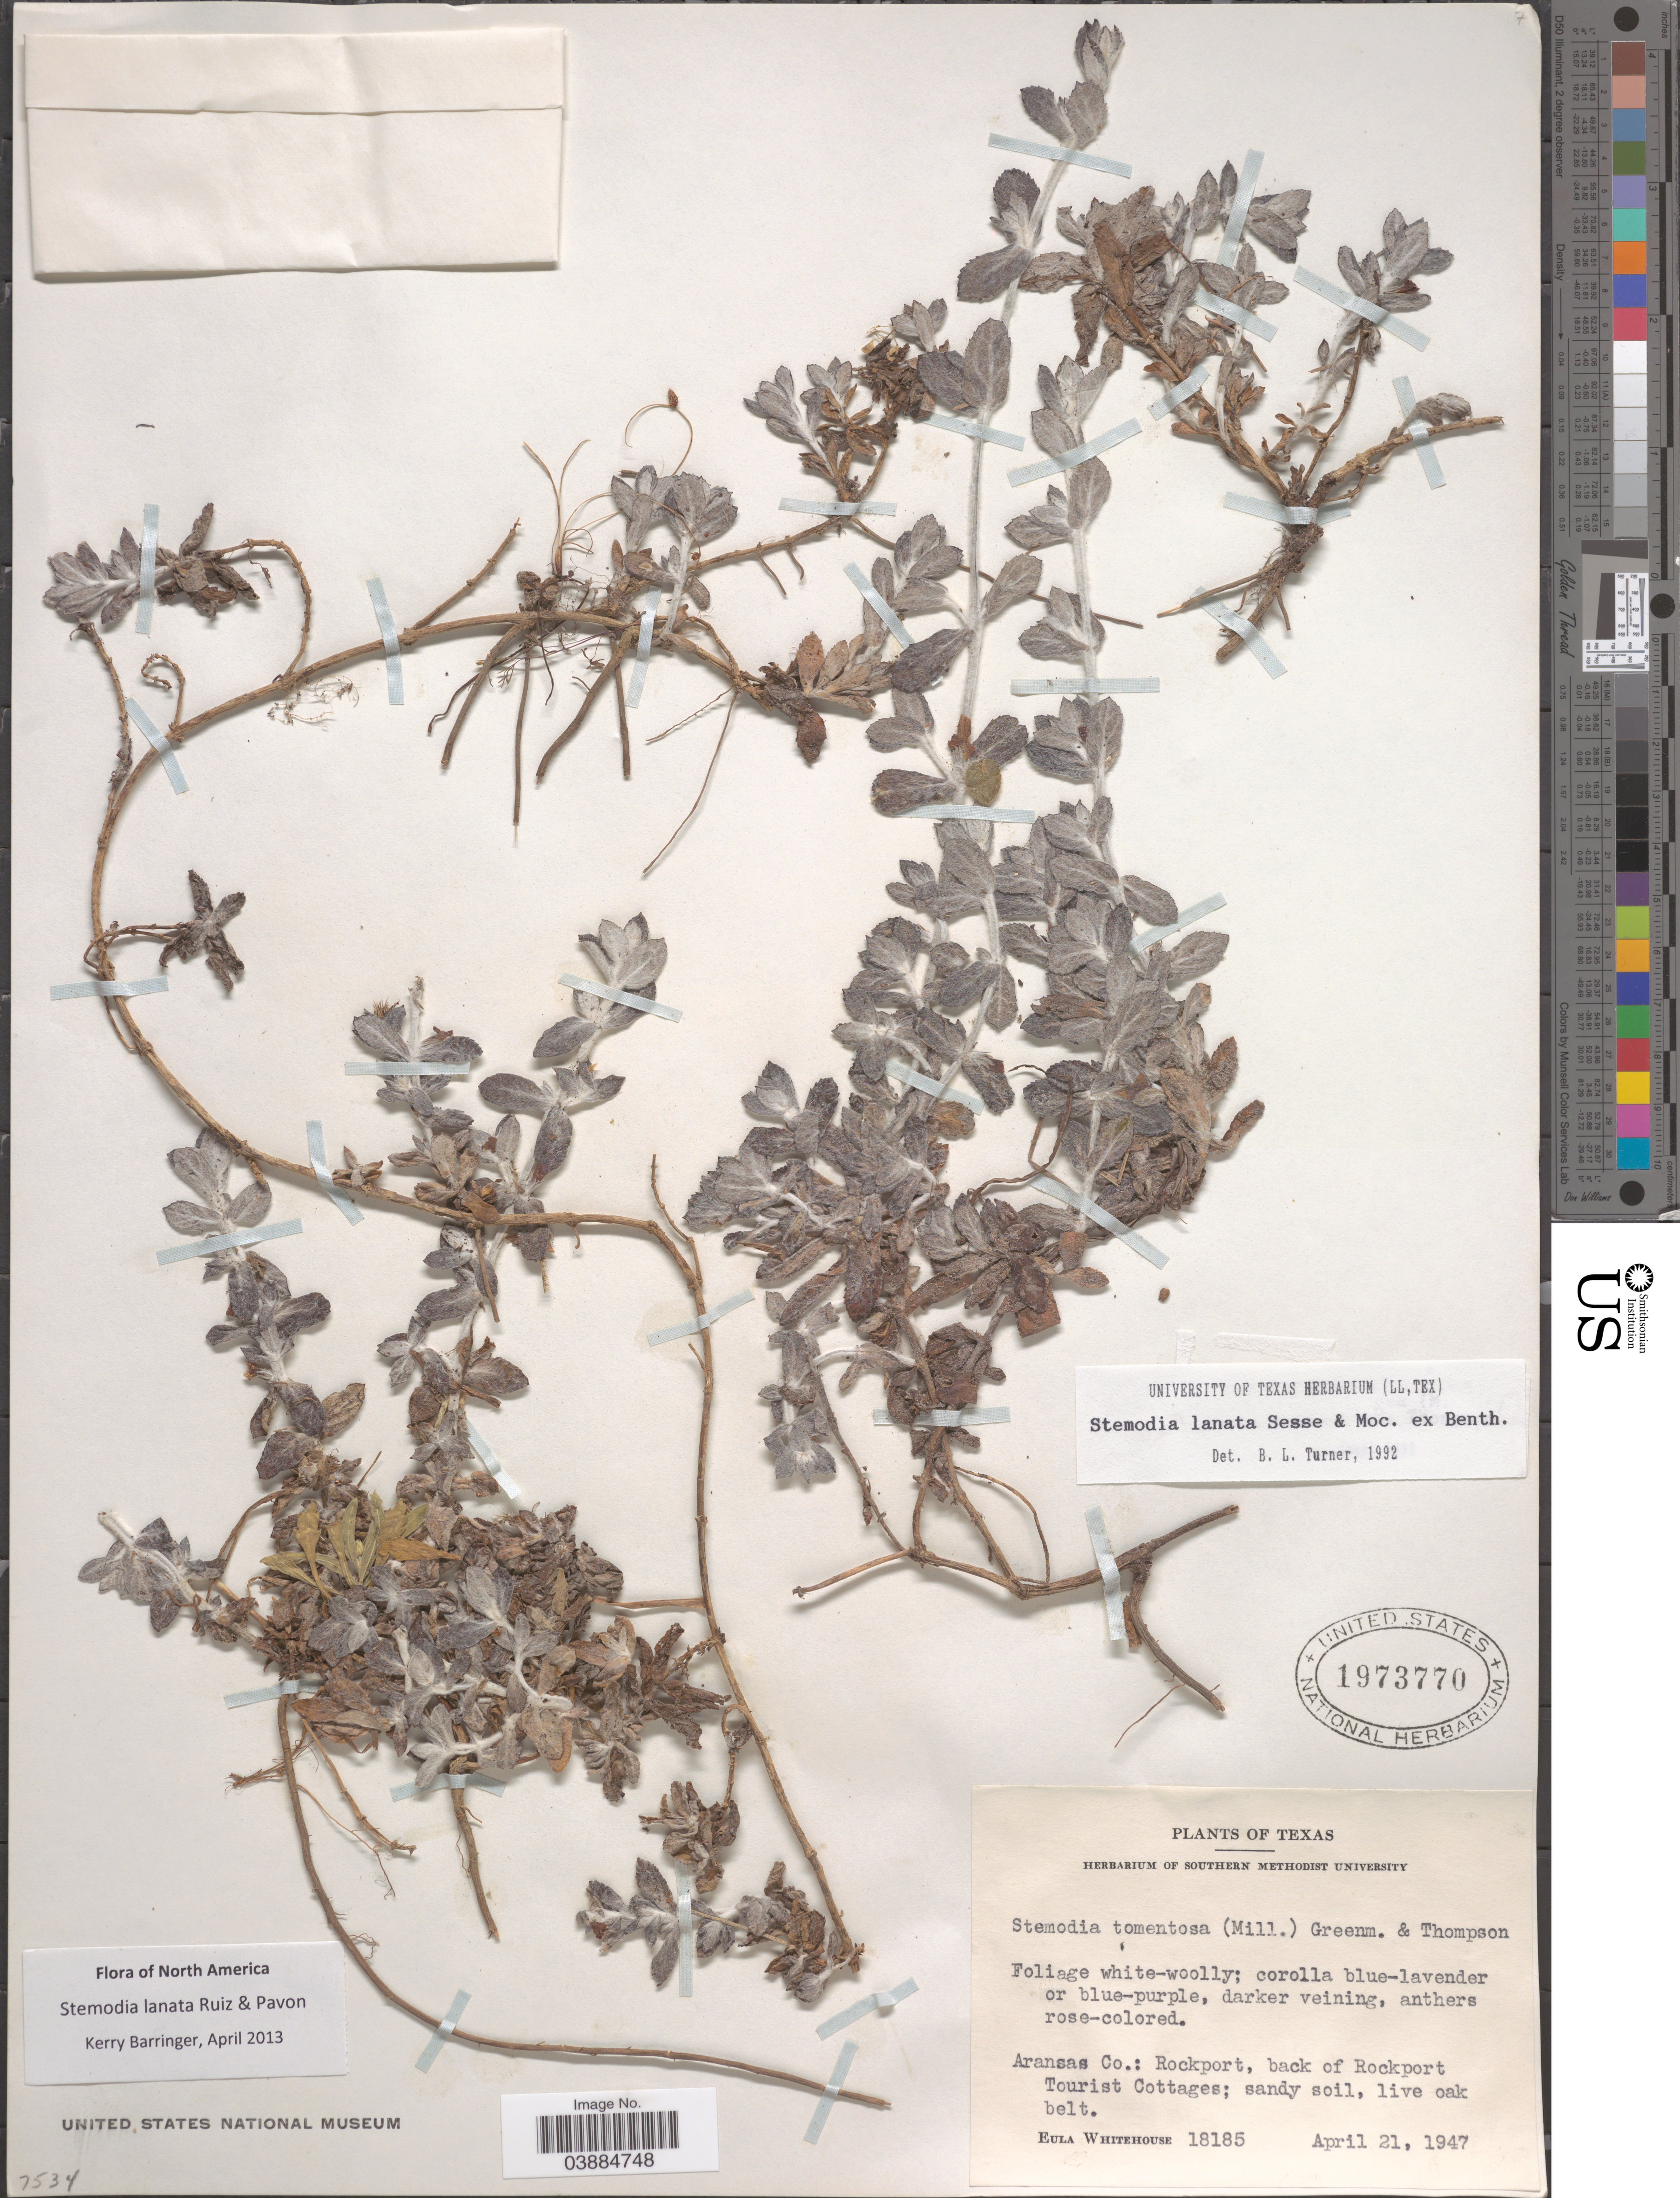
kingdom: Plantae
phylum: Tracheophyta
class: Magnoliopsida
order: Lamiales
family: Plantaginaceae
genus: Stemodia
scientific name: Stemodia lanata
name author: Sessé & Moc. ex Benth.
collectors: E. Whitehouse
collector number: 18185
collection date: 1947-04-21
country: United States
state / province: Texas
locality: Aransas Co.: Rockport, back of Rockport Tourist Cottages; sandy soil, live oak belt.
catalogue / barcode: US 1973770